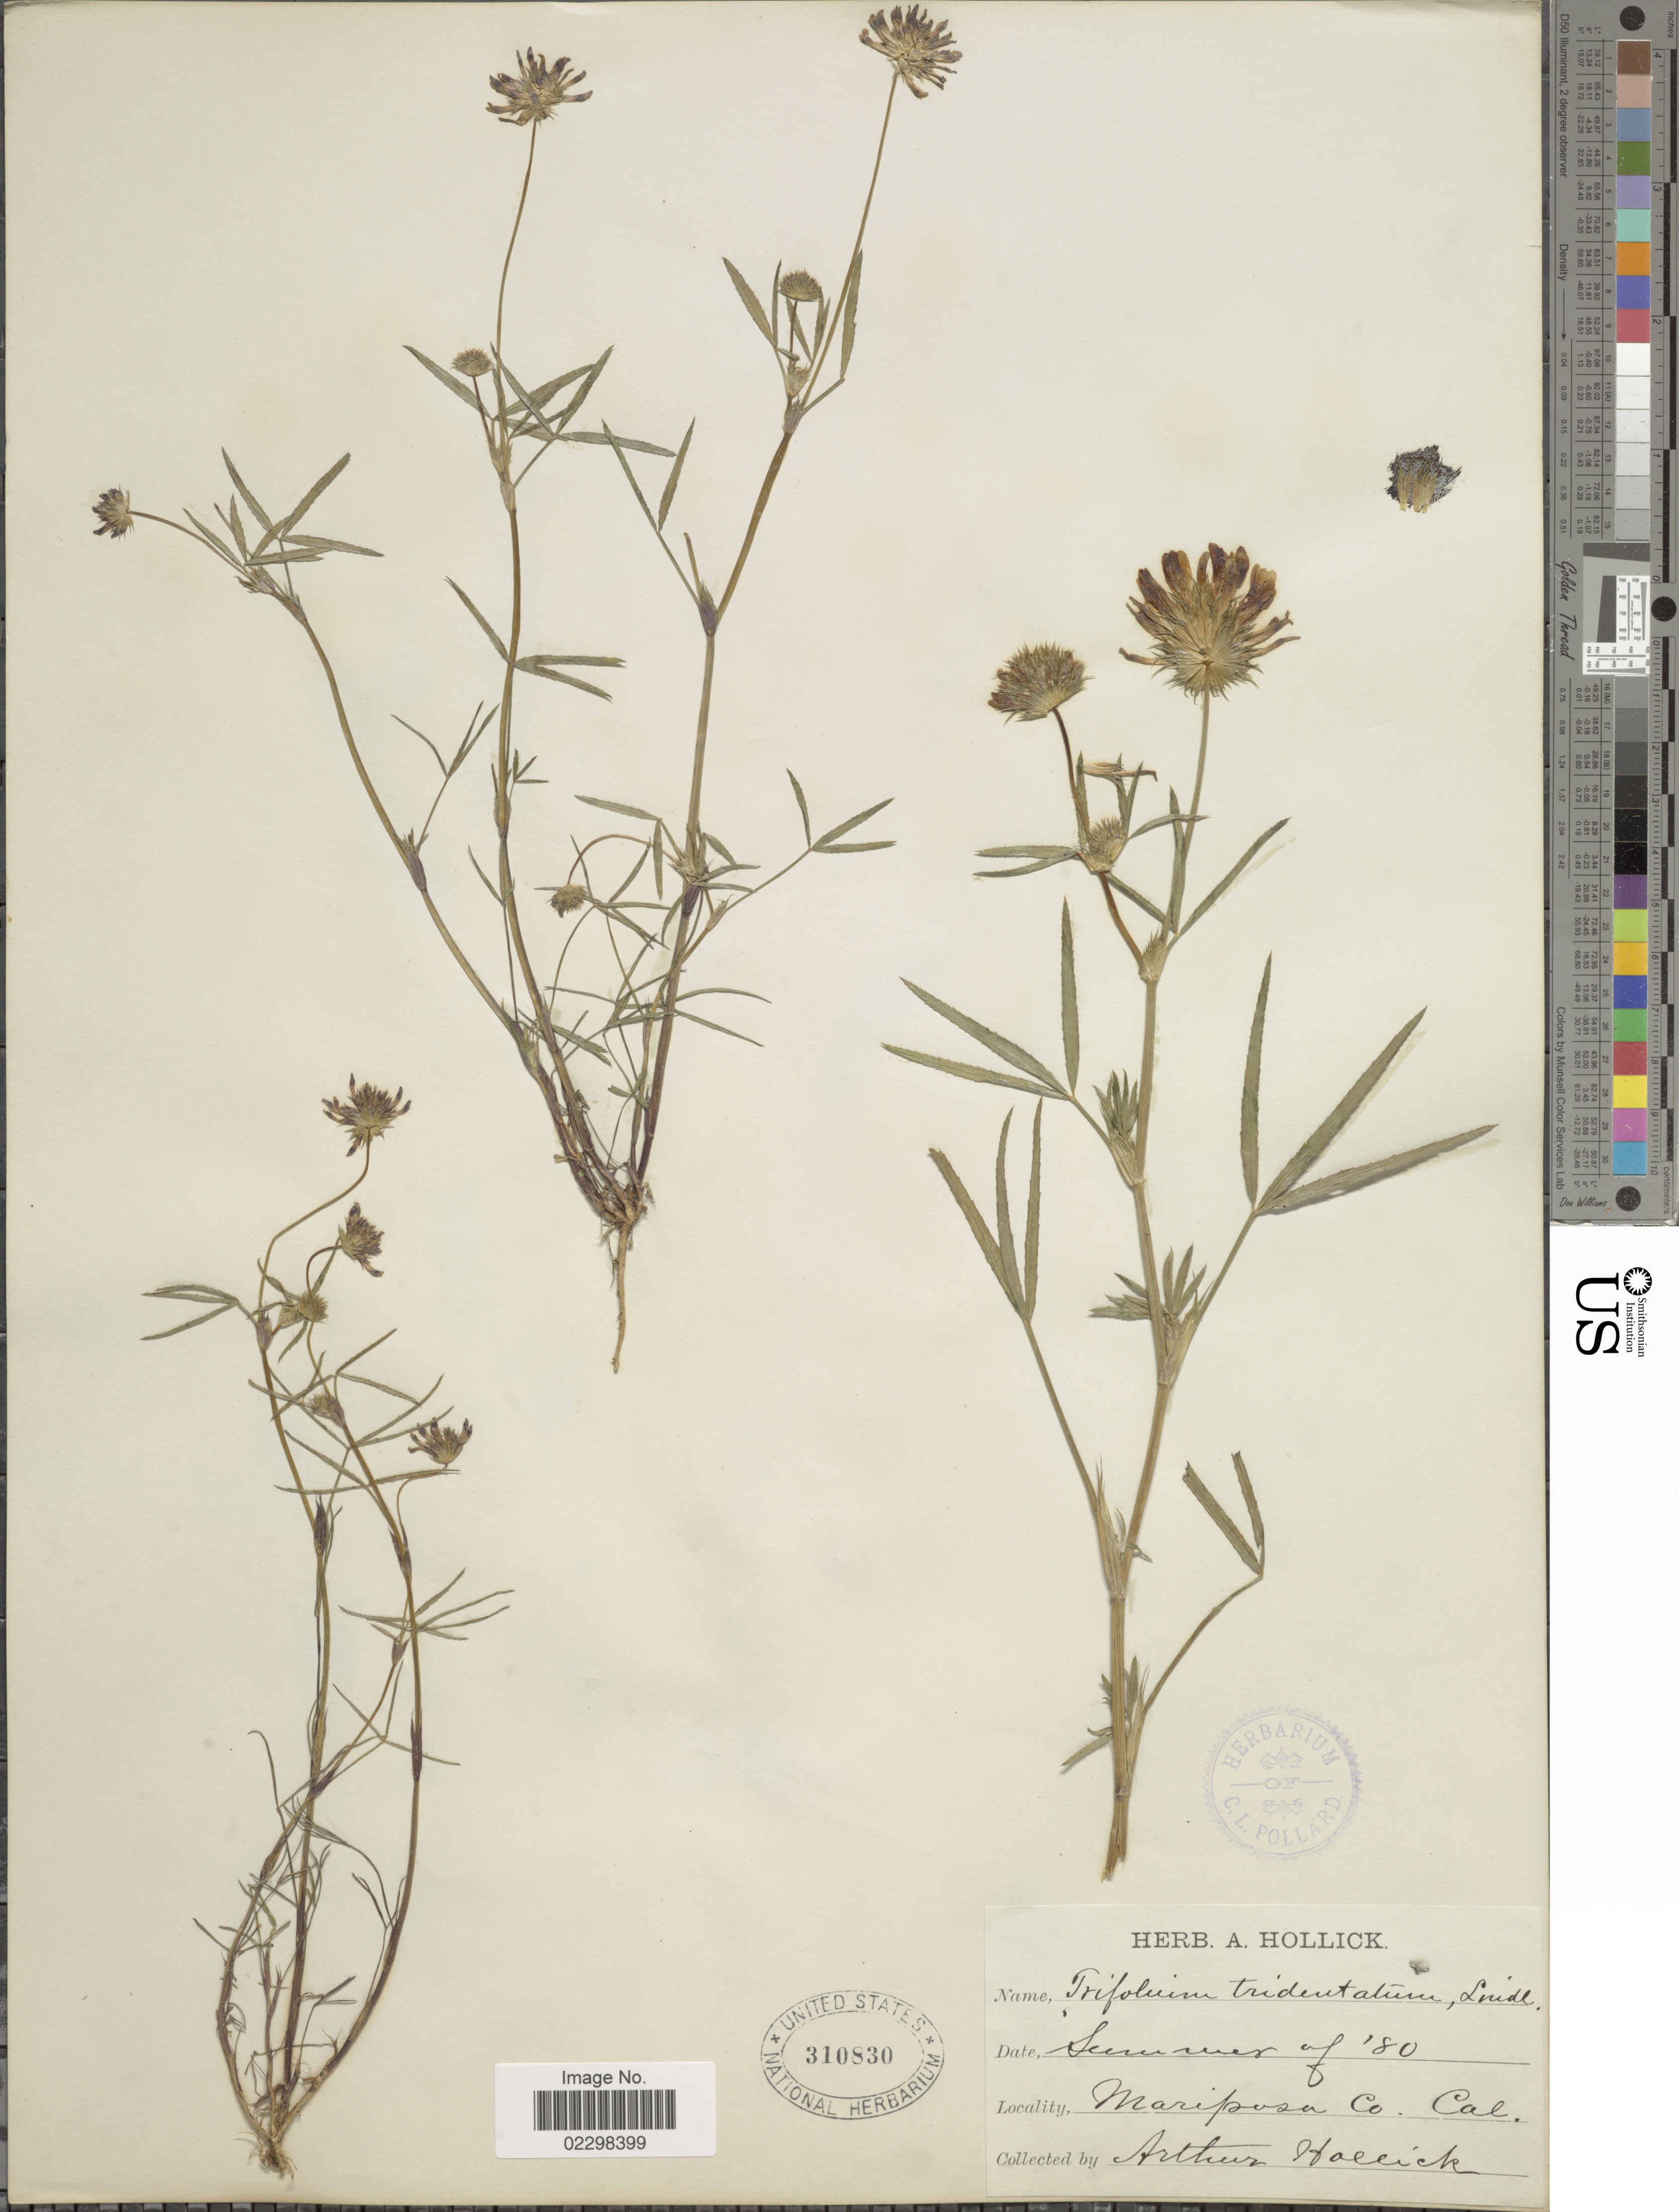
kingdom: Plantae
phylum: Tracheophyta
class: Magnoliopsida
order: Fabales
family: Fabaceae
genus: Trifolium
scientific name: Trifolium tridentatum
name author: Lindl.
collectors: A. Hallick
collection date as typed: Summer of '80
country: Portugal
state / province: Madeira (Aut. Reg.)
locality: Mariposa Co. Cal.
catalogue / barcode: US 310830